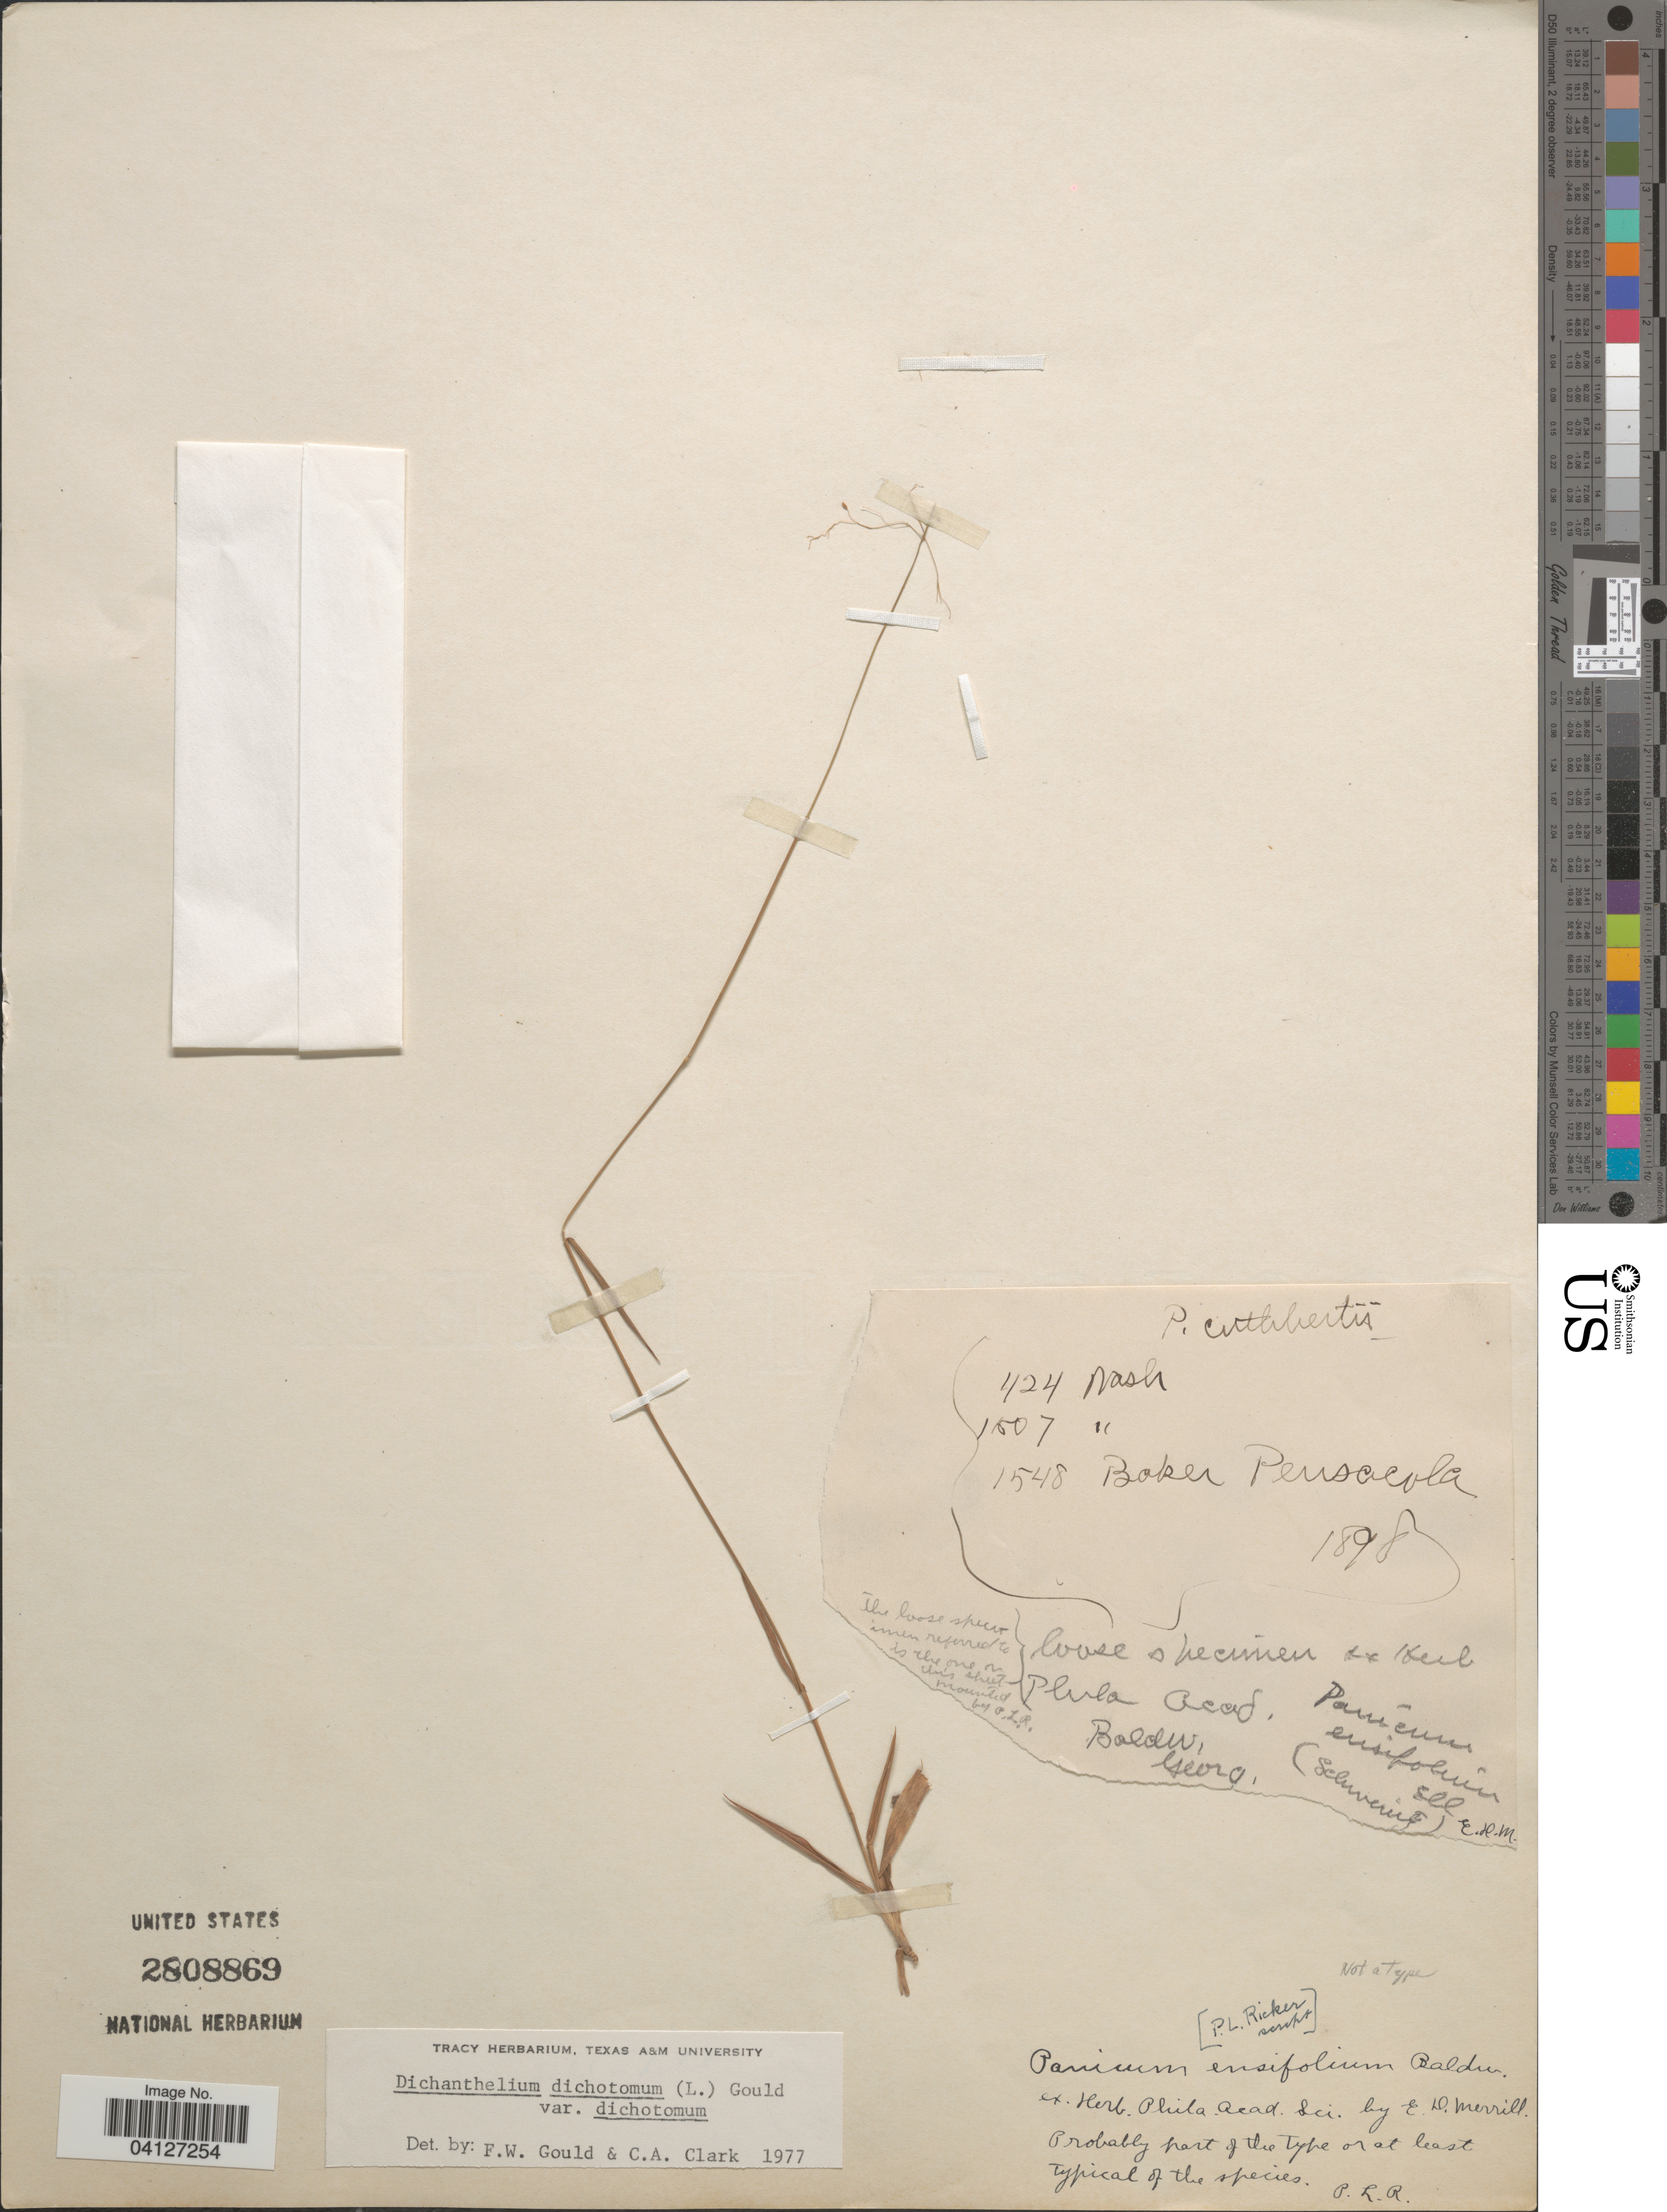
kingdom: Plantae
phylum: Tracheophyta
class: Liliopsida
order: Poales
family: Poaceae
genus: Dichanthelium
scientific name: Dichanthelium dichotomum var. dichotomum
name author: (L.) Gould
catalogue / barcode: US 2808869